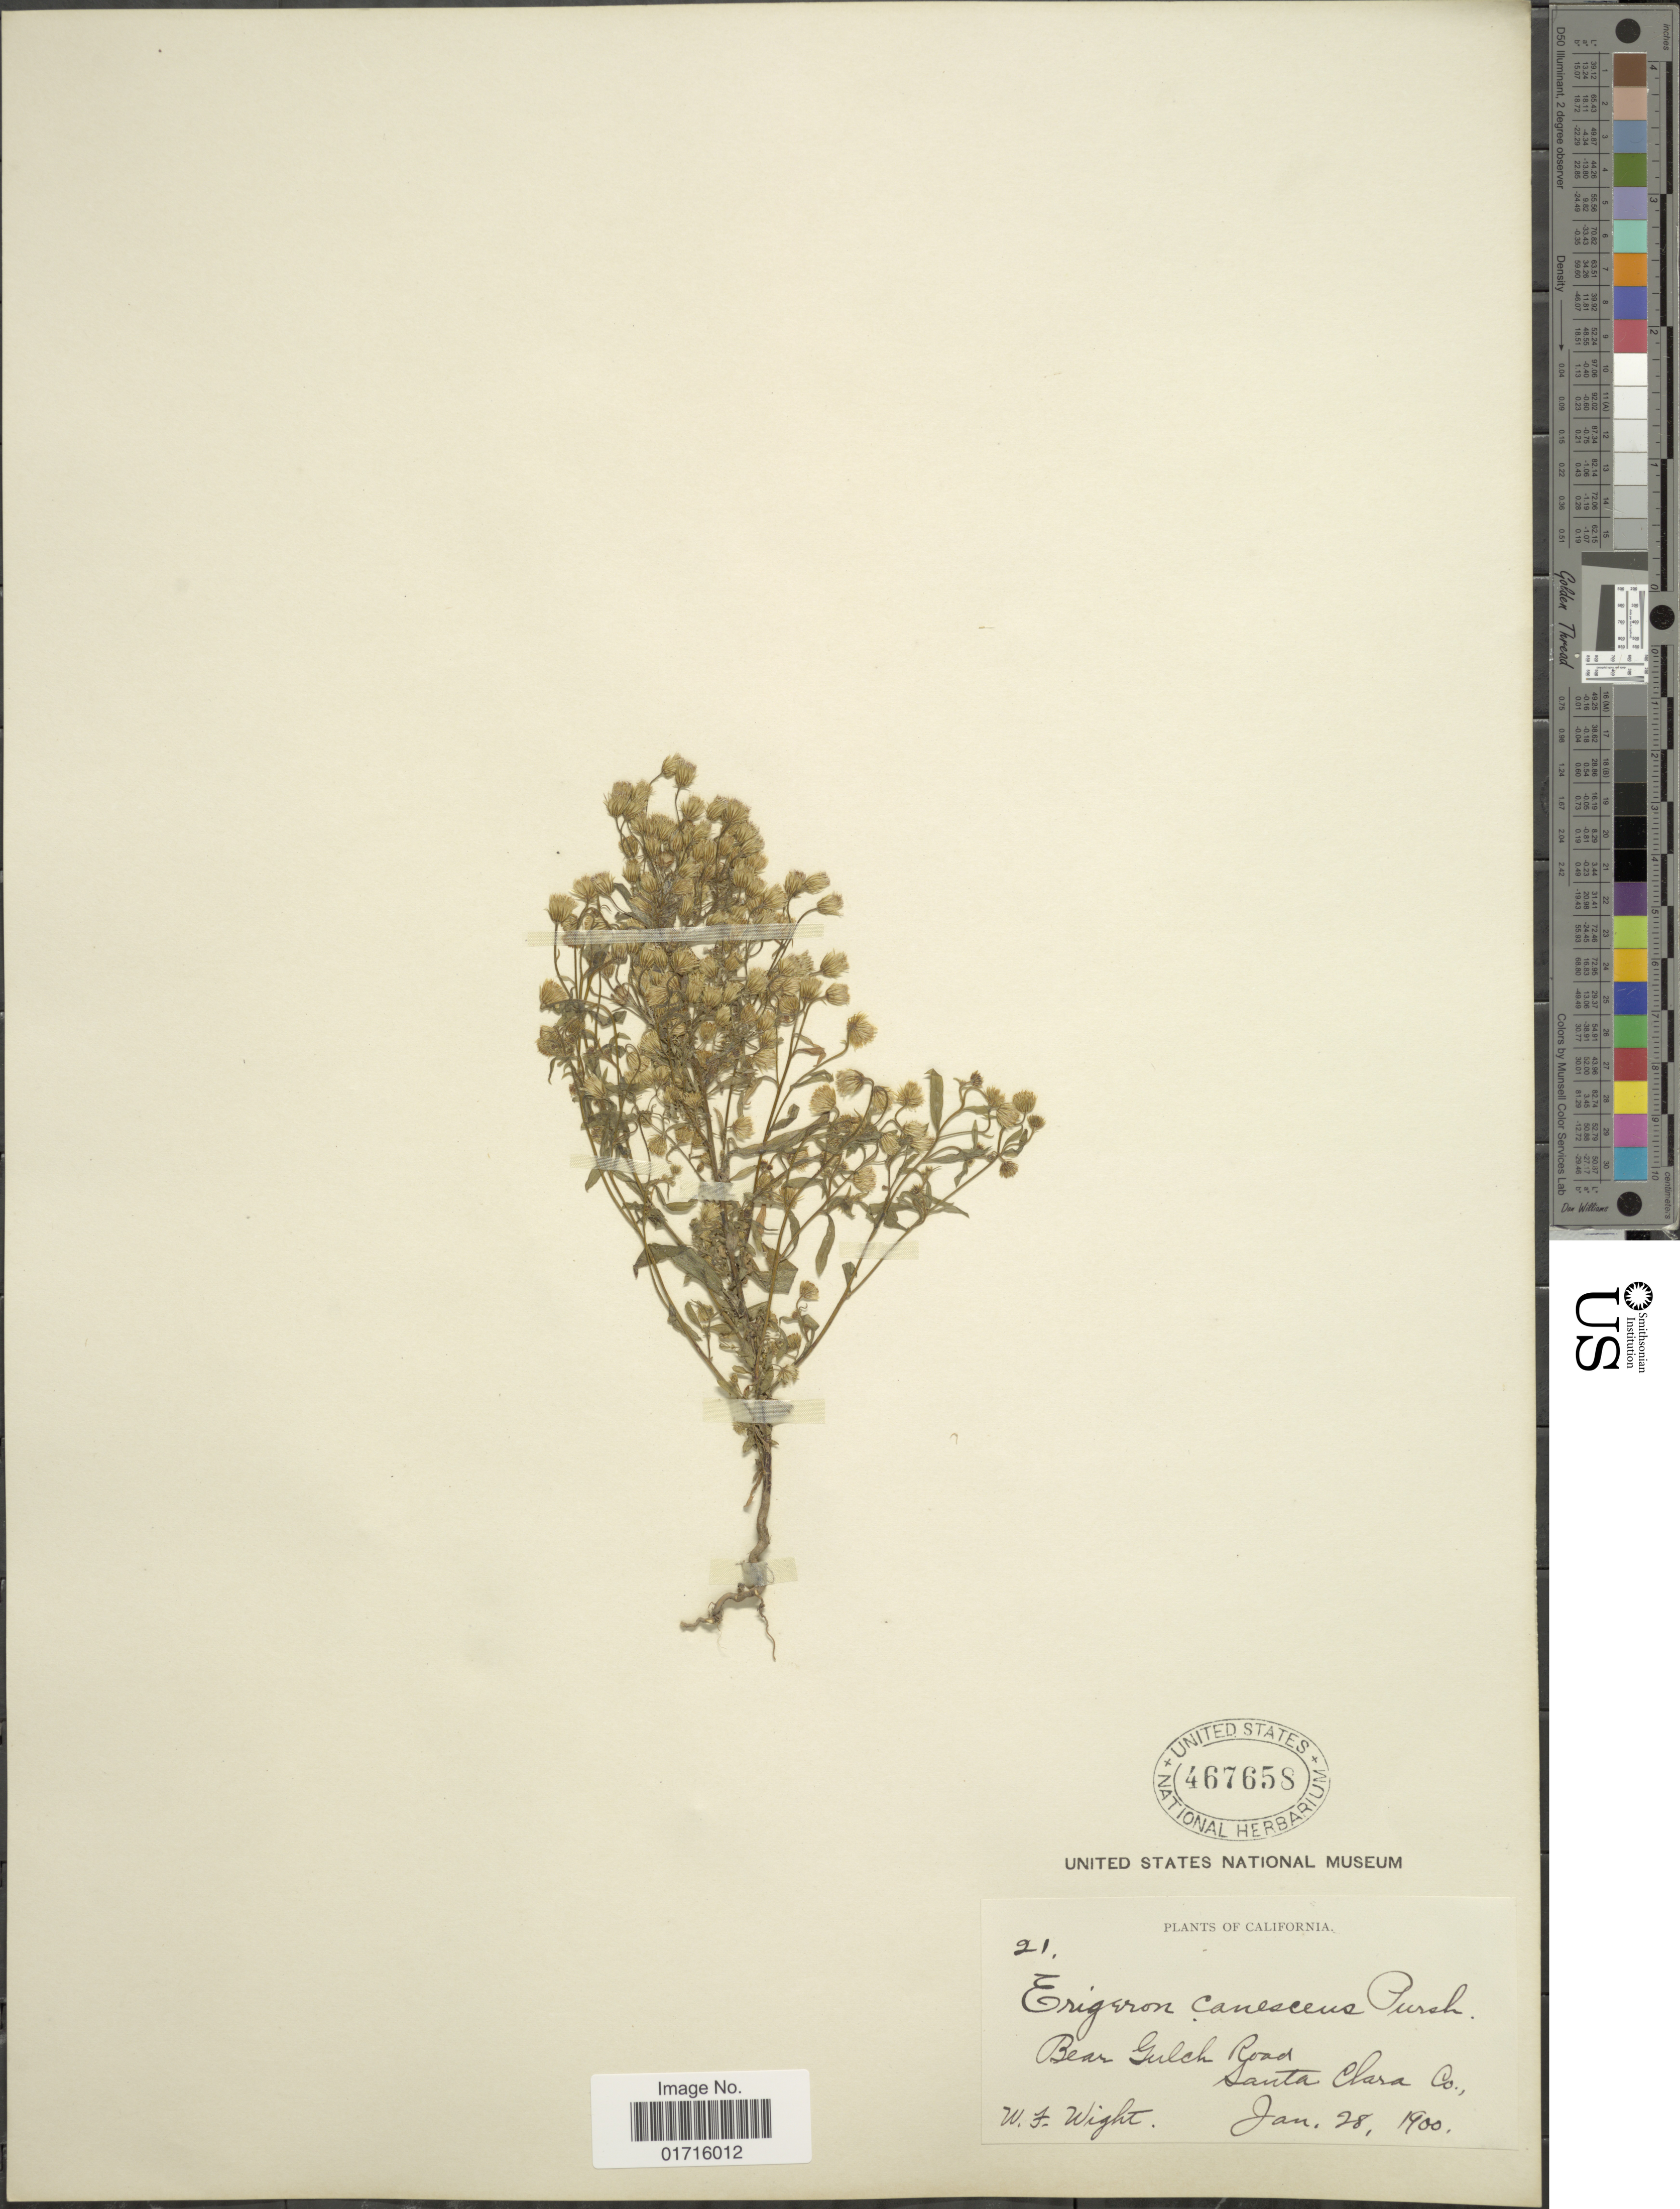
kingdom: Plantae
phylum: Tracheophyta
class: Magnoliopsida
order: Asterales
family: Asteraceae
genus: Conyza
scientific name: Conyza canadensis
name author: (L.) Cronq.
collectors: W. Wight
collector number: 21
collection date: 1900-01-28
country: United States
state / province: California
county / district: Santa Clara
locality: Bear Gulch Road, Santa Clara Co.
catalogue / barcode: US 467658